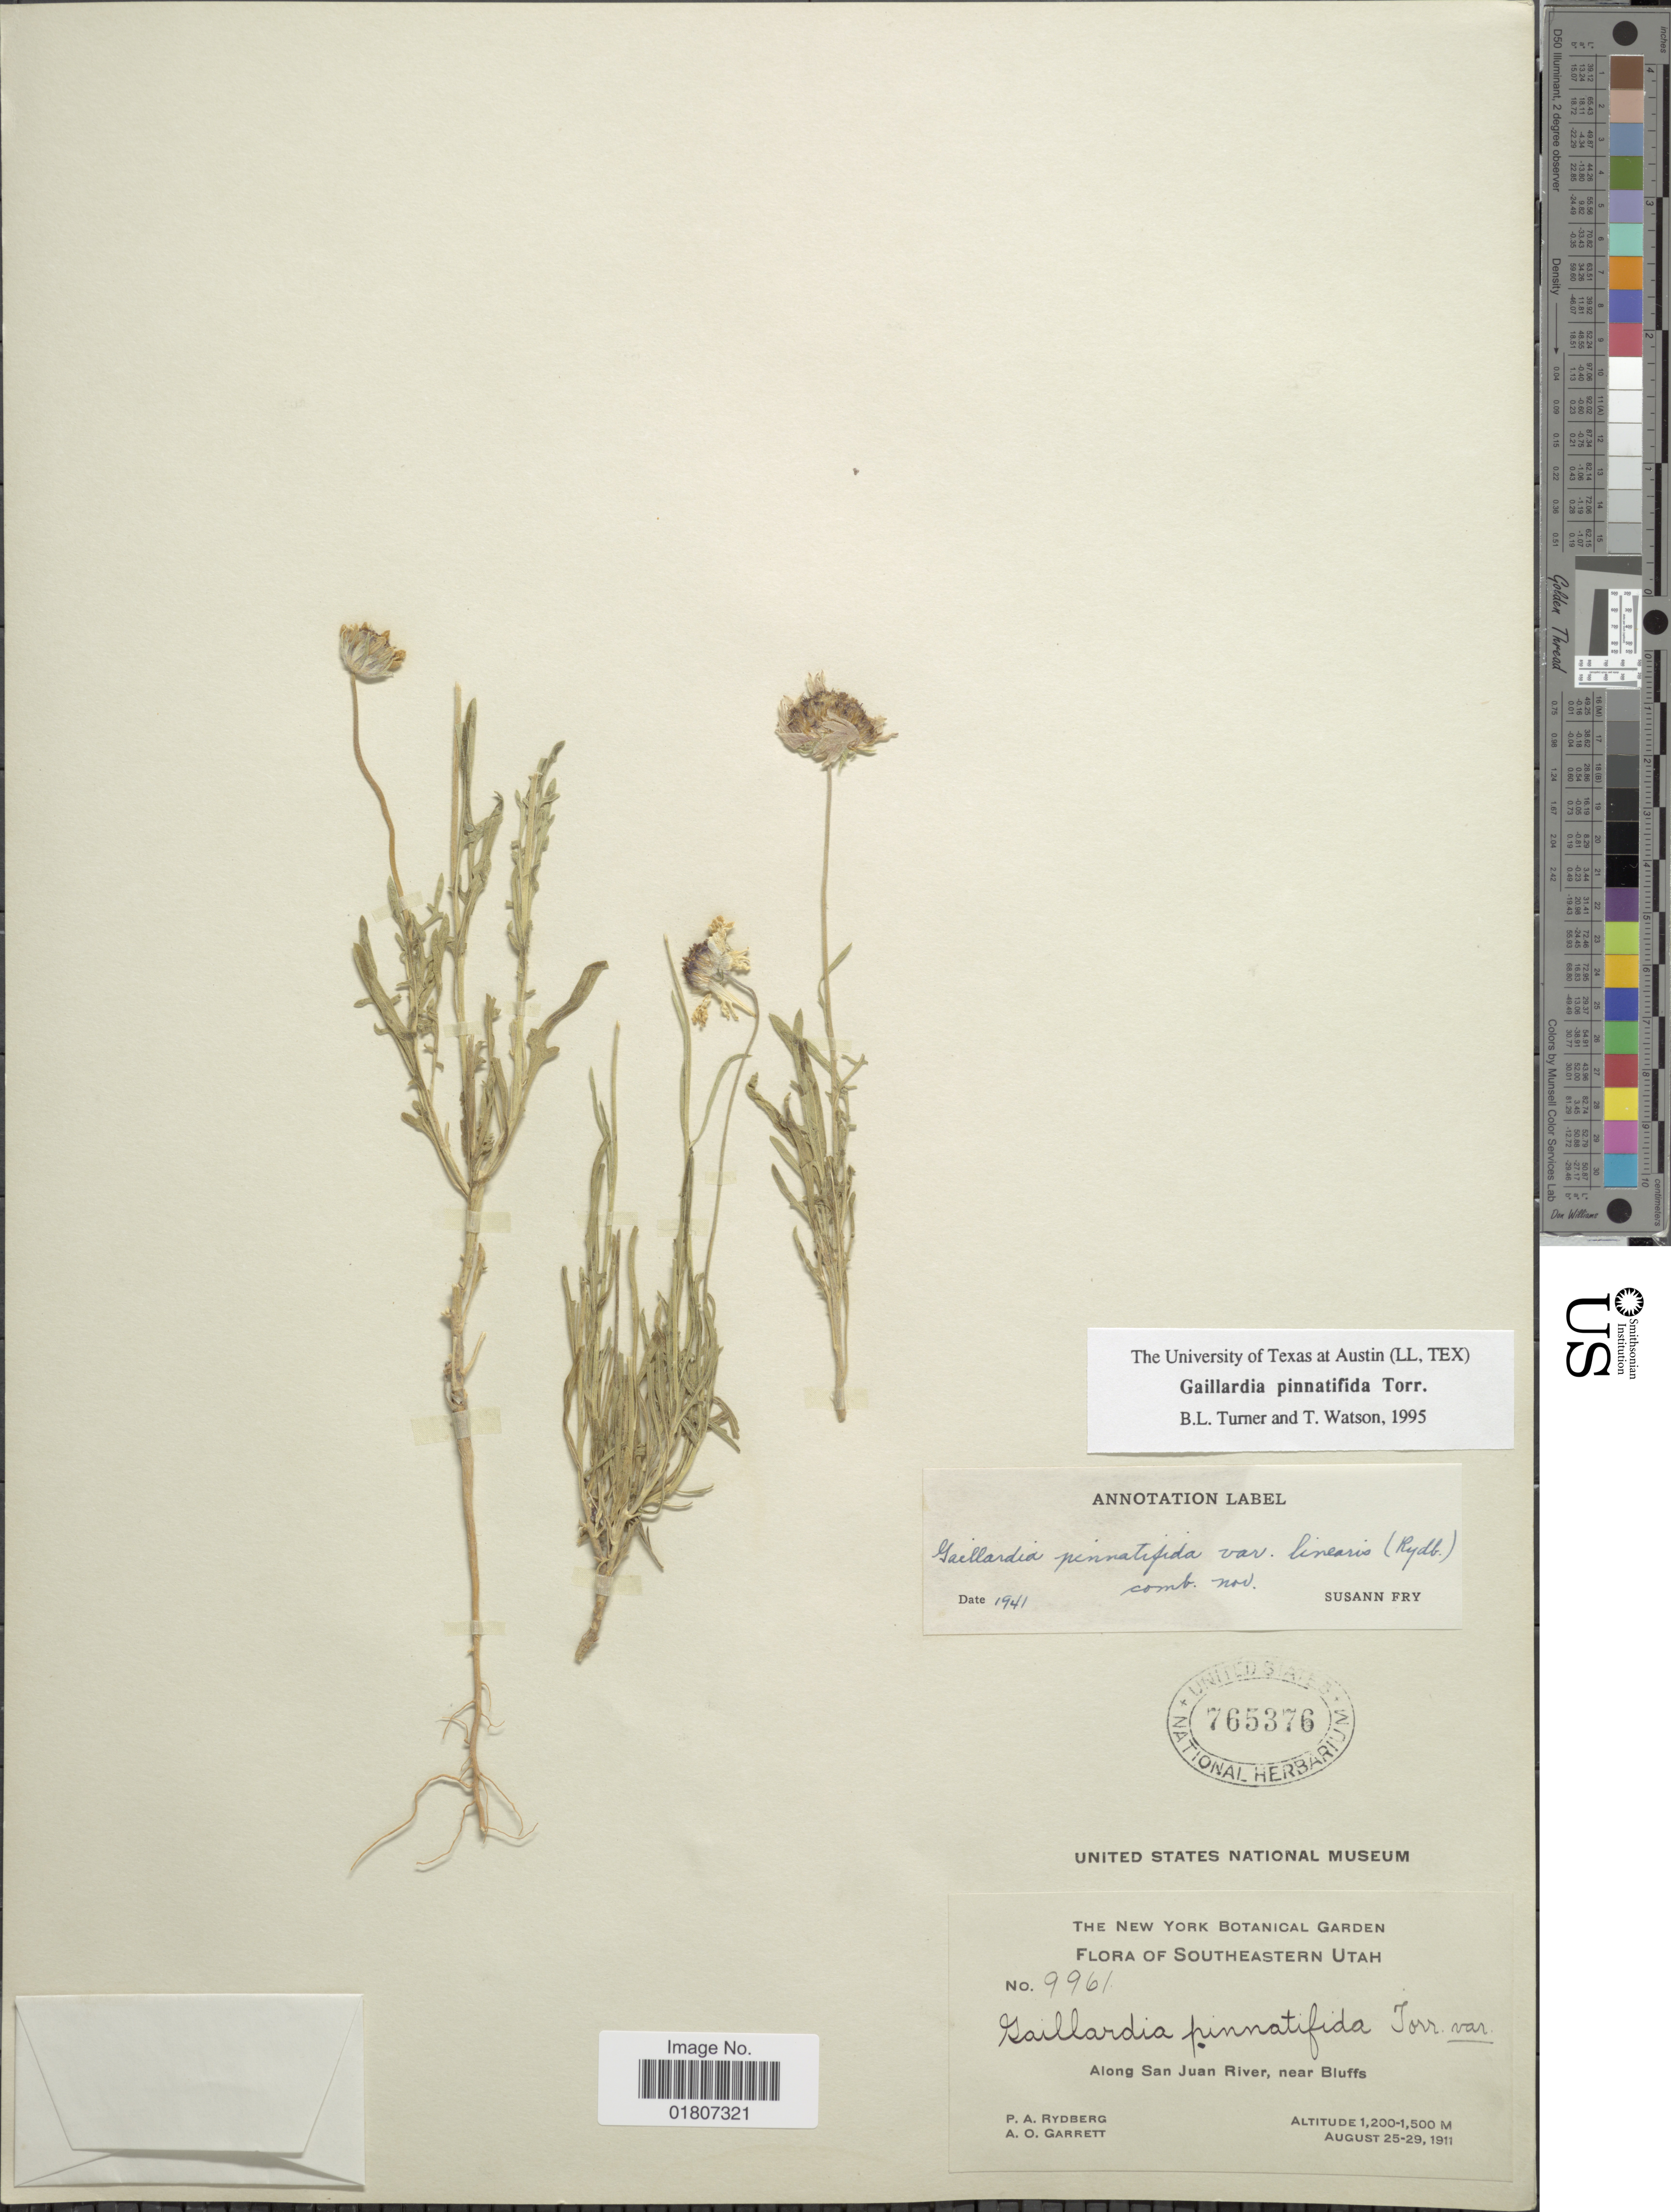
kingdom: Plantae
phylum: Tracheophyta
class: Magnoliopsida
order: Asterales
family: Asteraceae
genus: Gaillardia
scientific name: Gaillardia pinnatifida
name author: Torr.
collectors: P. A. Rydberg & A. O. Garrett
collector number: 9961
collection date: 1911-08-25/1911-08-29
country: United States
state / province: Utah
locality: Southeastern Utah. Along San Juan River, near Bluffs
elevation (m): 1200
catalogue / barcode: US 765376